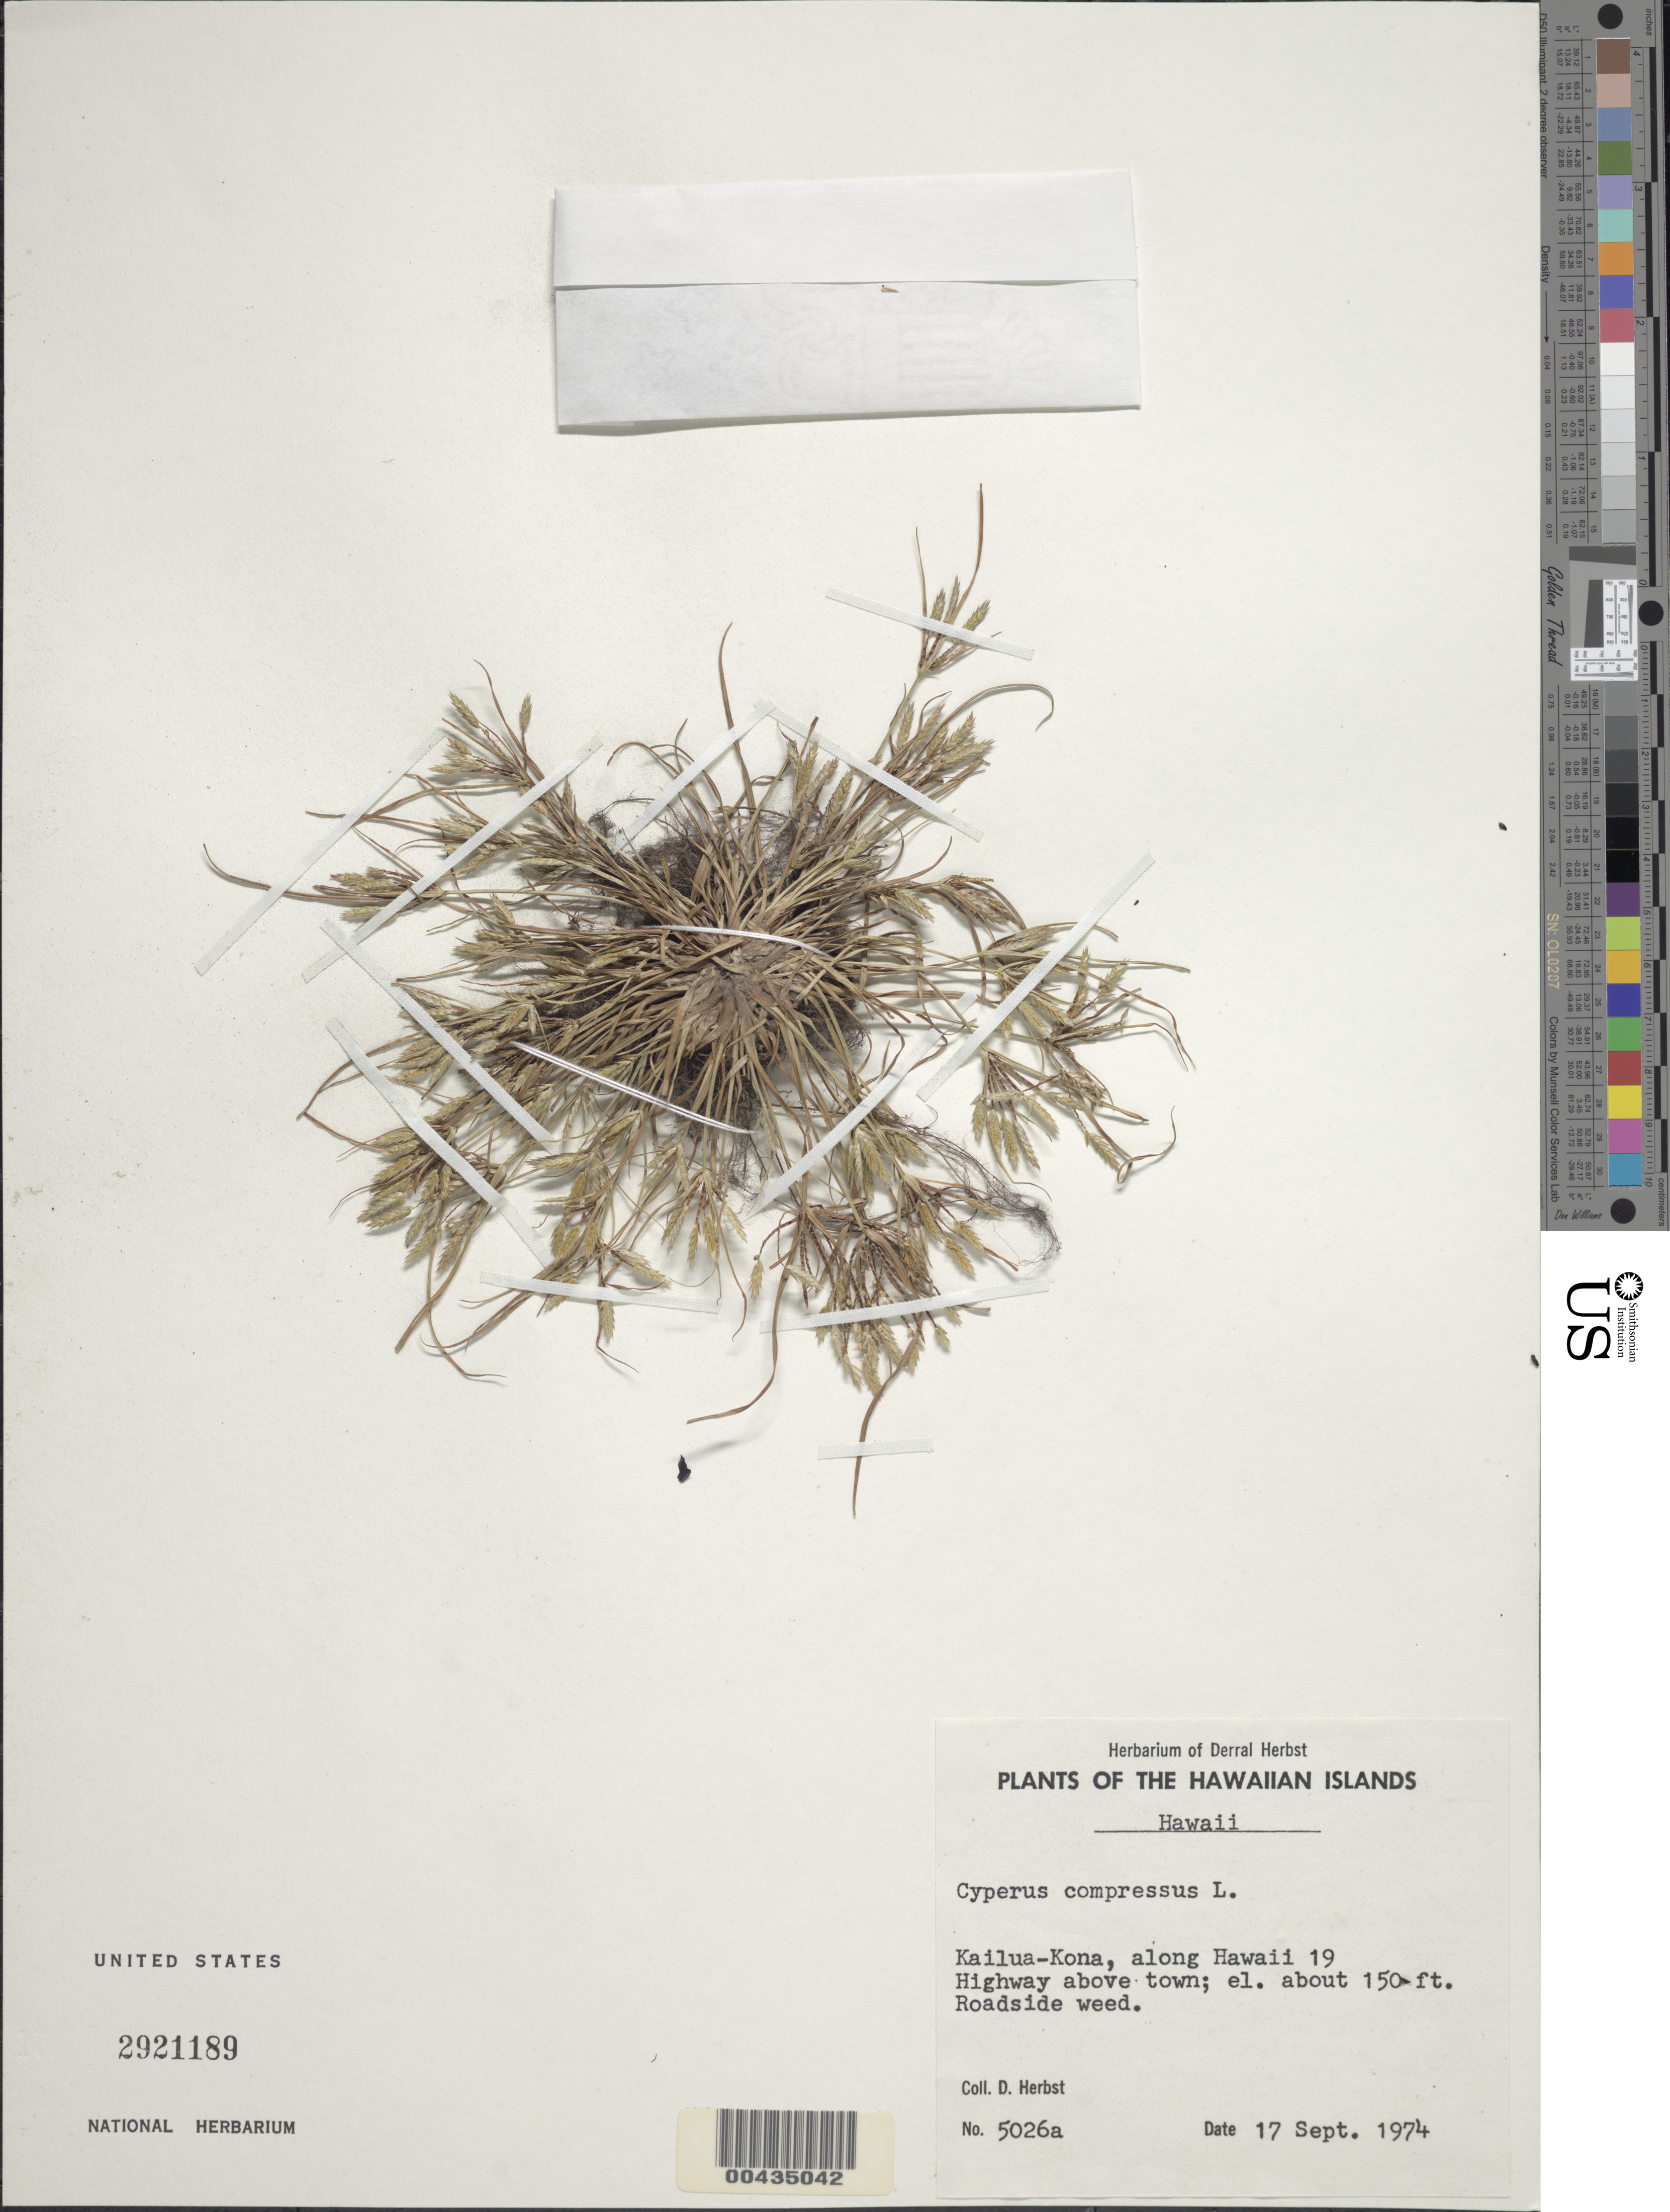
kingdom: Plantae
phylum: Tracheophyta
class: Liliopsida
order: Poales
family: Cyperaceae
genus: Cyperus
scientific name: Cyperus compressus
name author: L.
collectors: D. R. Herbst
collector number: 5026a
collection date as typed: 17 Sep 1974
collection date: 1974-09-17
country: United States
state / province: Hawaii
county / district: Hawaii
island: Hawaii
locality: Kailua-Kona, along Hawaii 19, Highway above town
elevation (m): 46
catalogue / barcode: US 2921189